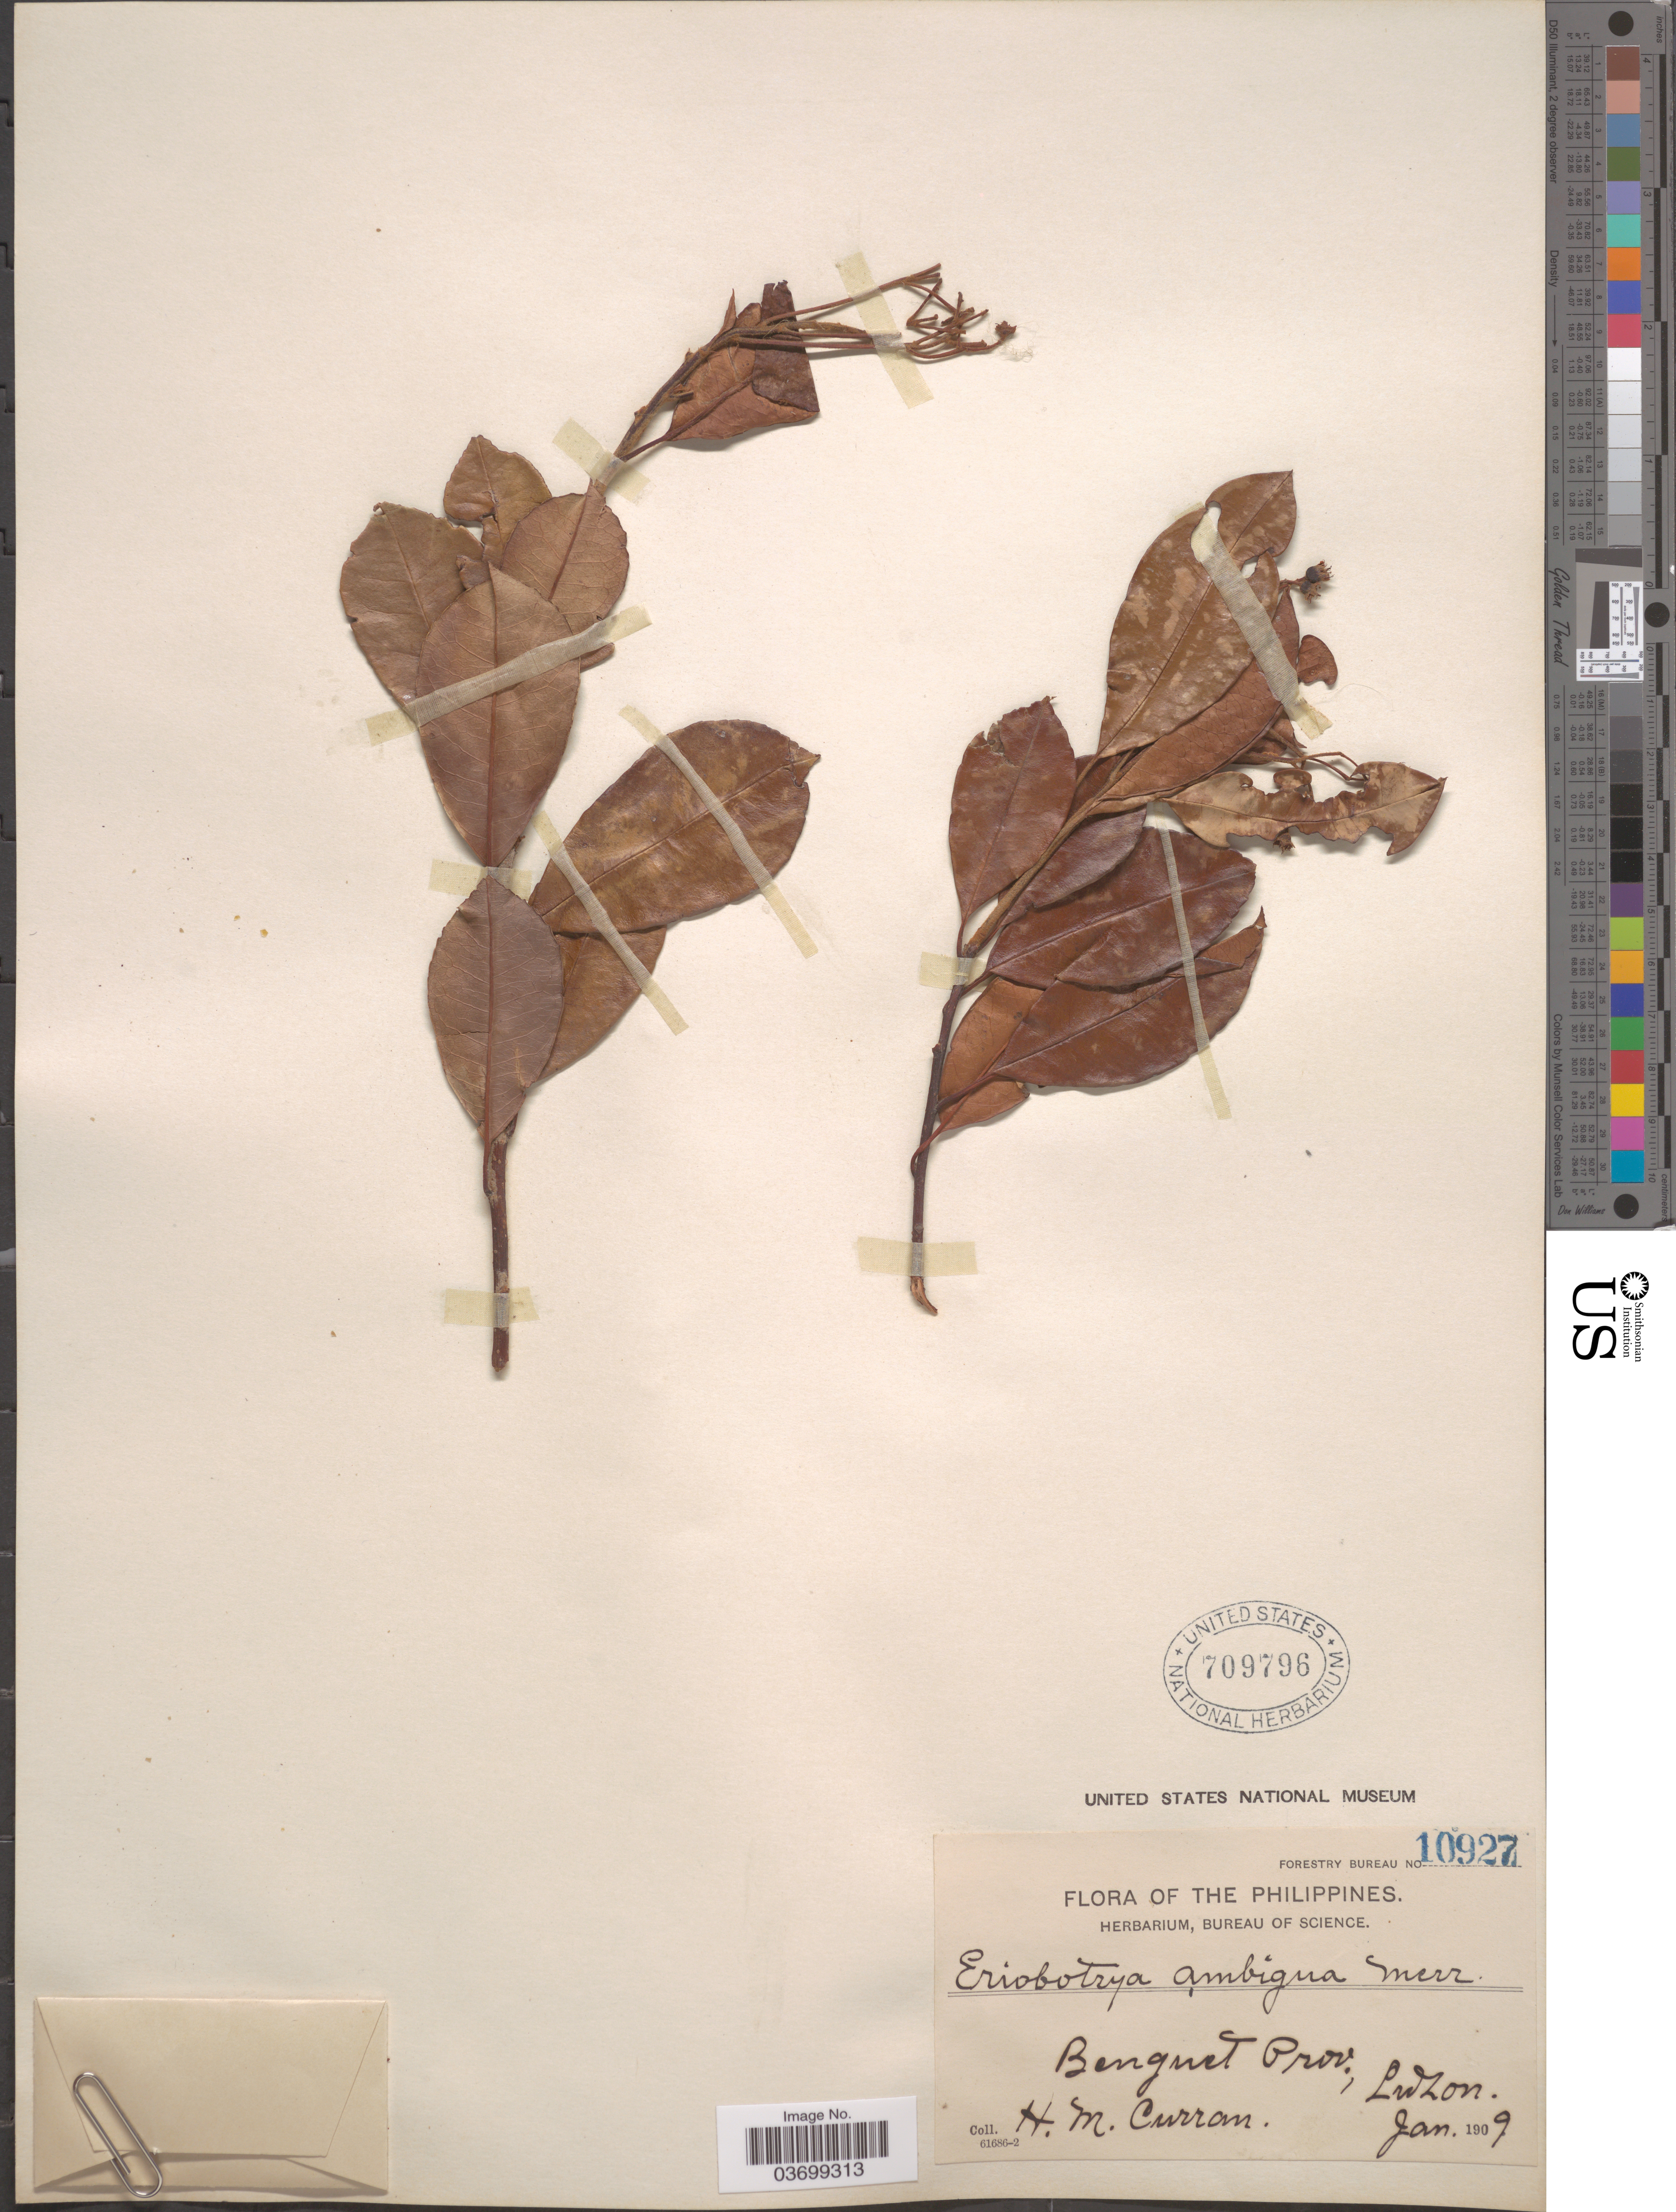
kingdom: Plantae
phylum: Tracheophyta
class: Magnoliopsida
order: Rosales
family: Rosaceae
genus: Stranvaesia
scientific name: Stranvaesia nussia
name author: (Buch.-Ham. ex D. Don) Decne.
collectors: H. M. Curran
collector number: Forestry Bureau 10927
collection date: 1909-01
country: Philippines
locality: Benguet Prov., Luzon.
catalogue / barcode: US 709796